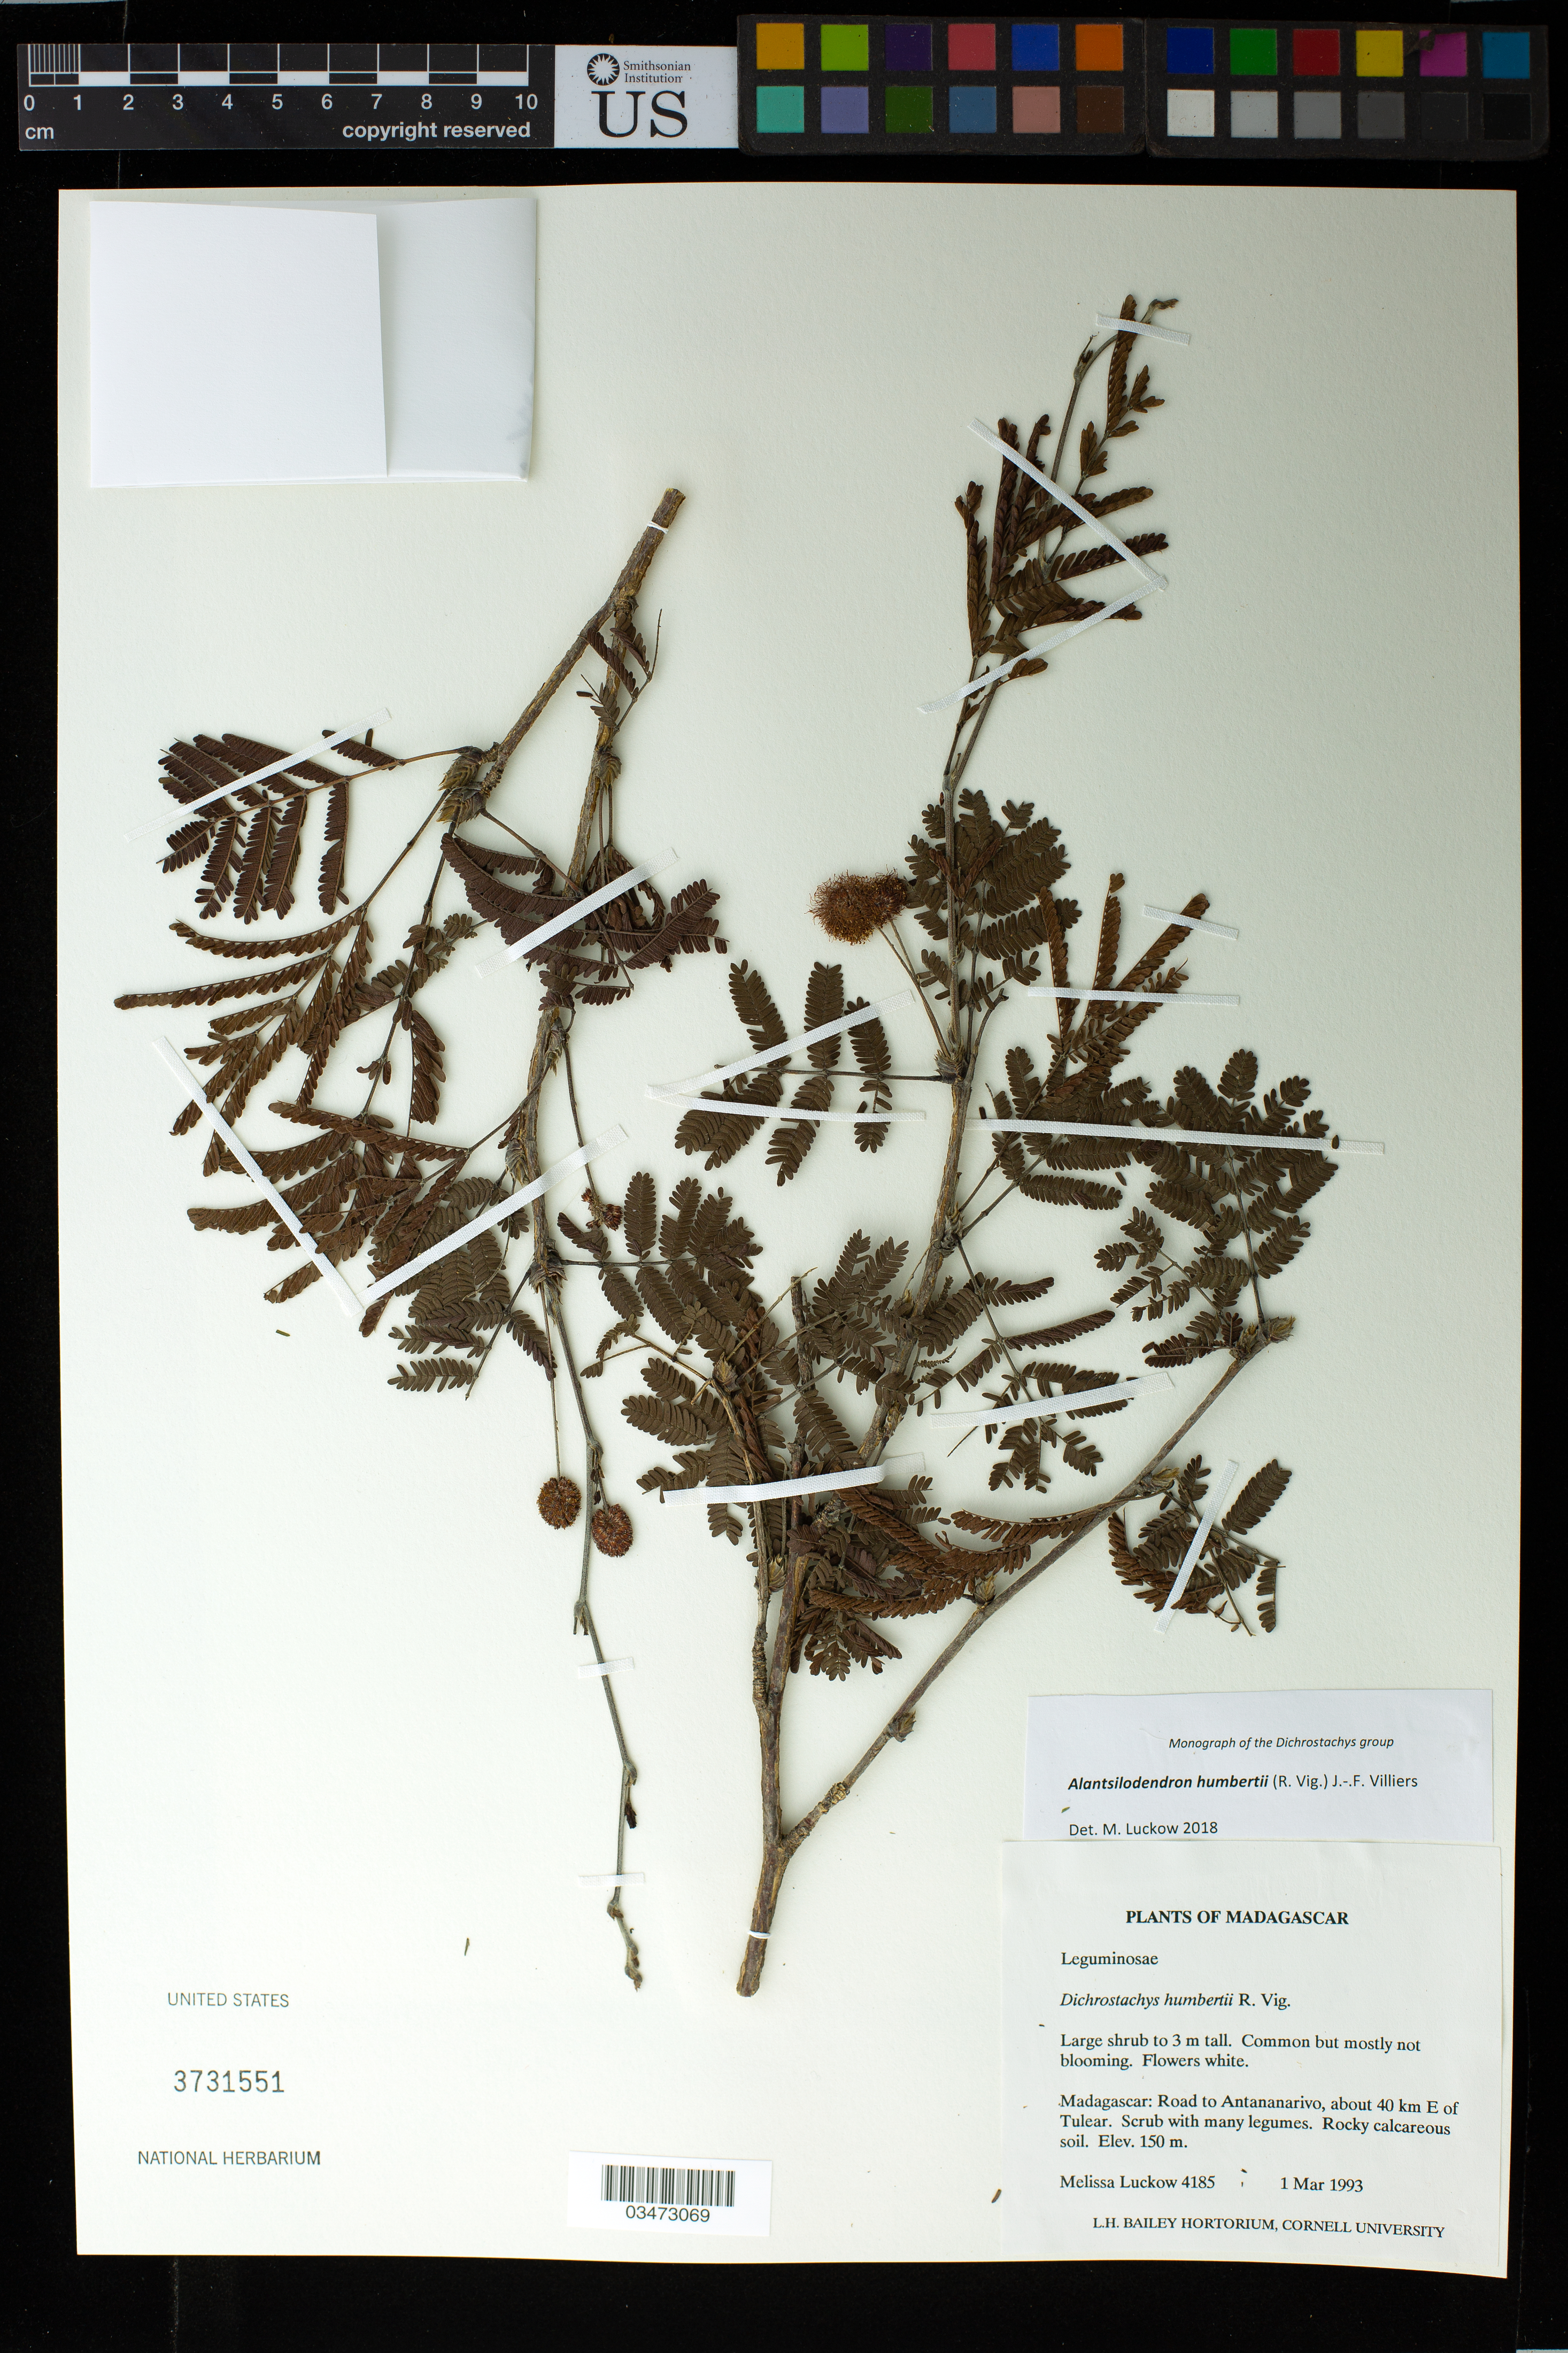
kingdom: Plantae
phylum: Tracheophyta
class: Magnoliopsida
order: Fabales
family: Fabaceae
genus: Alantsilodendron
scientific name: Alantsilodendron humbertii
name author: (R. Vig.) Villiers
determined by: Luckow, M. A.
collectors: M. A. Luckow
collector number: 4185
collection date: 1993-03-01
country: Madagascar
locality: Road to Antananarivo, about 40 km E of Tulear.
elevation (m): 150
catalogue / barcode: US 3731551